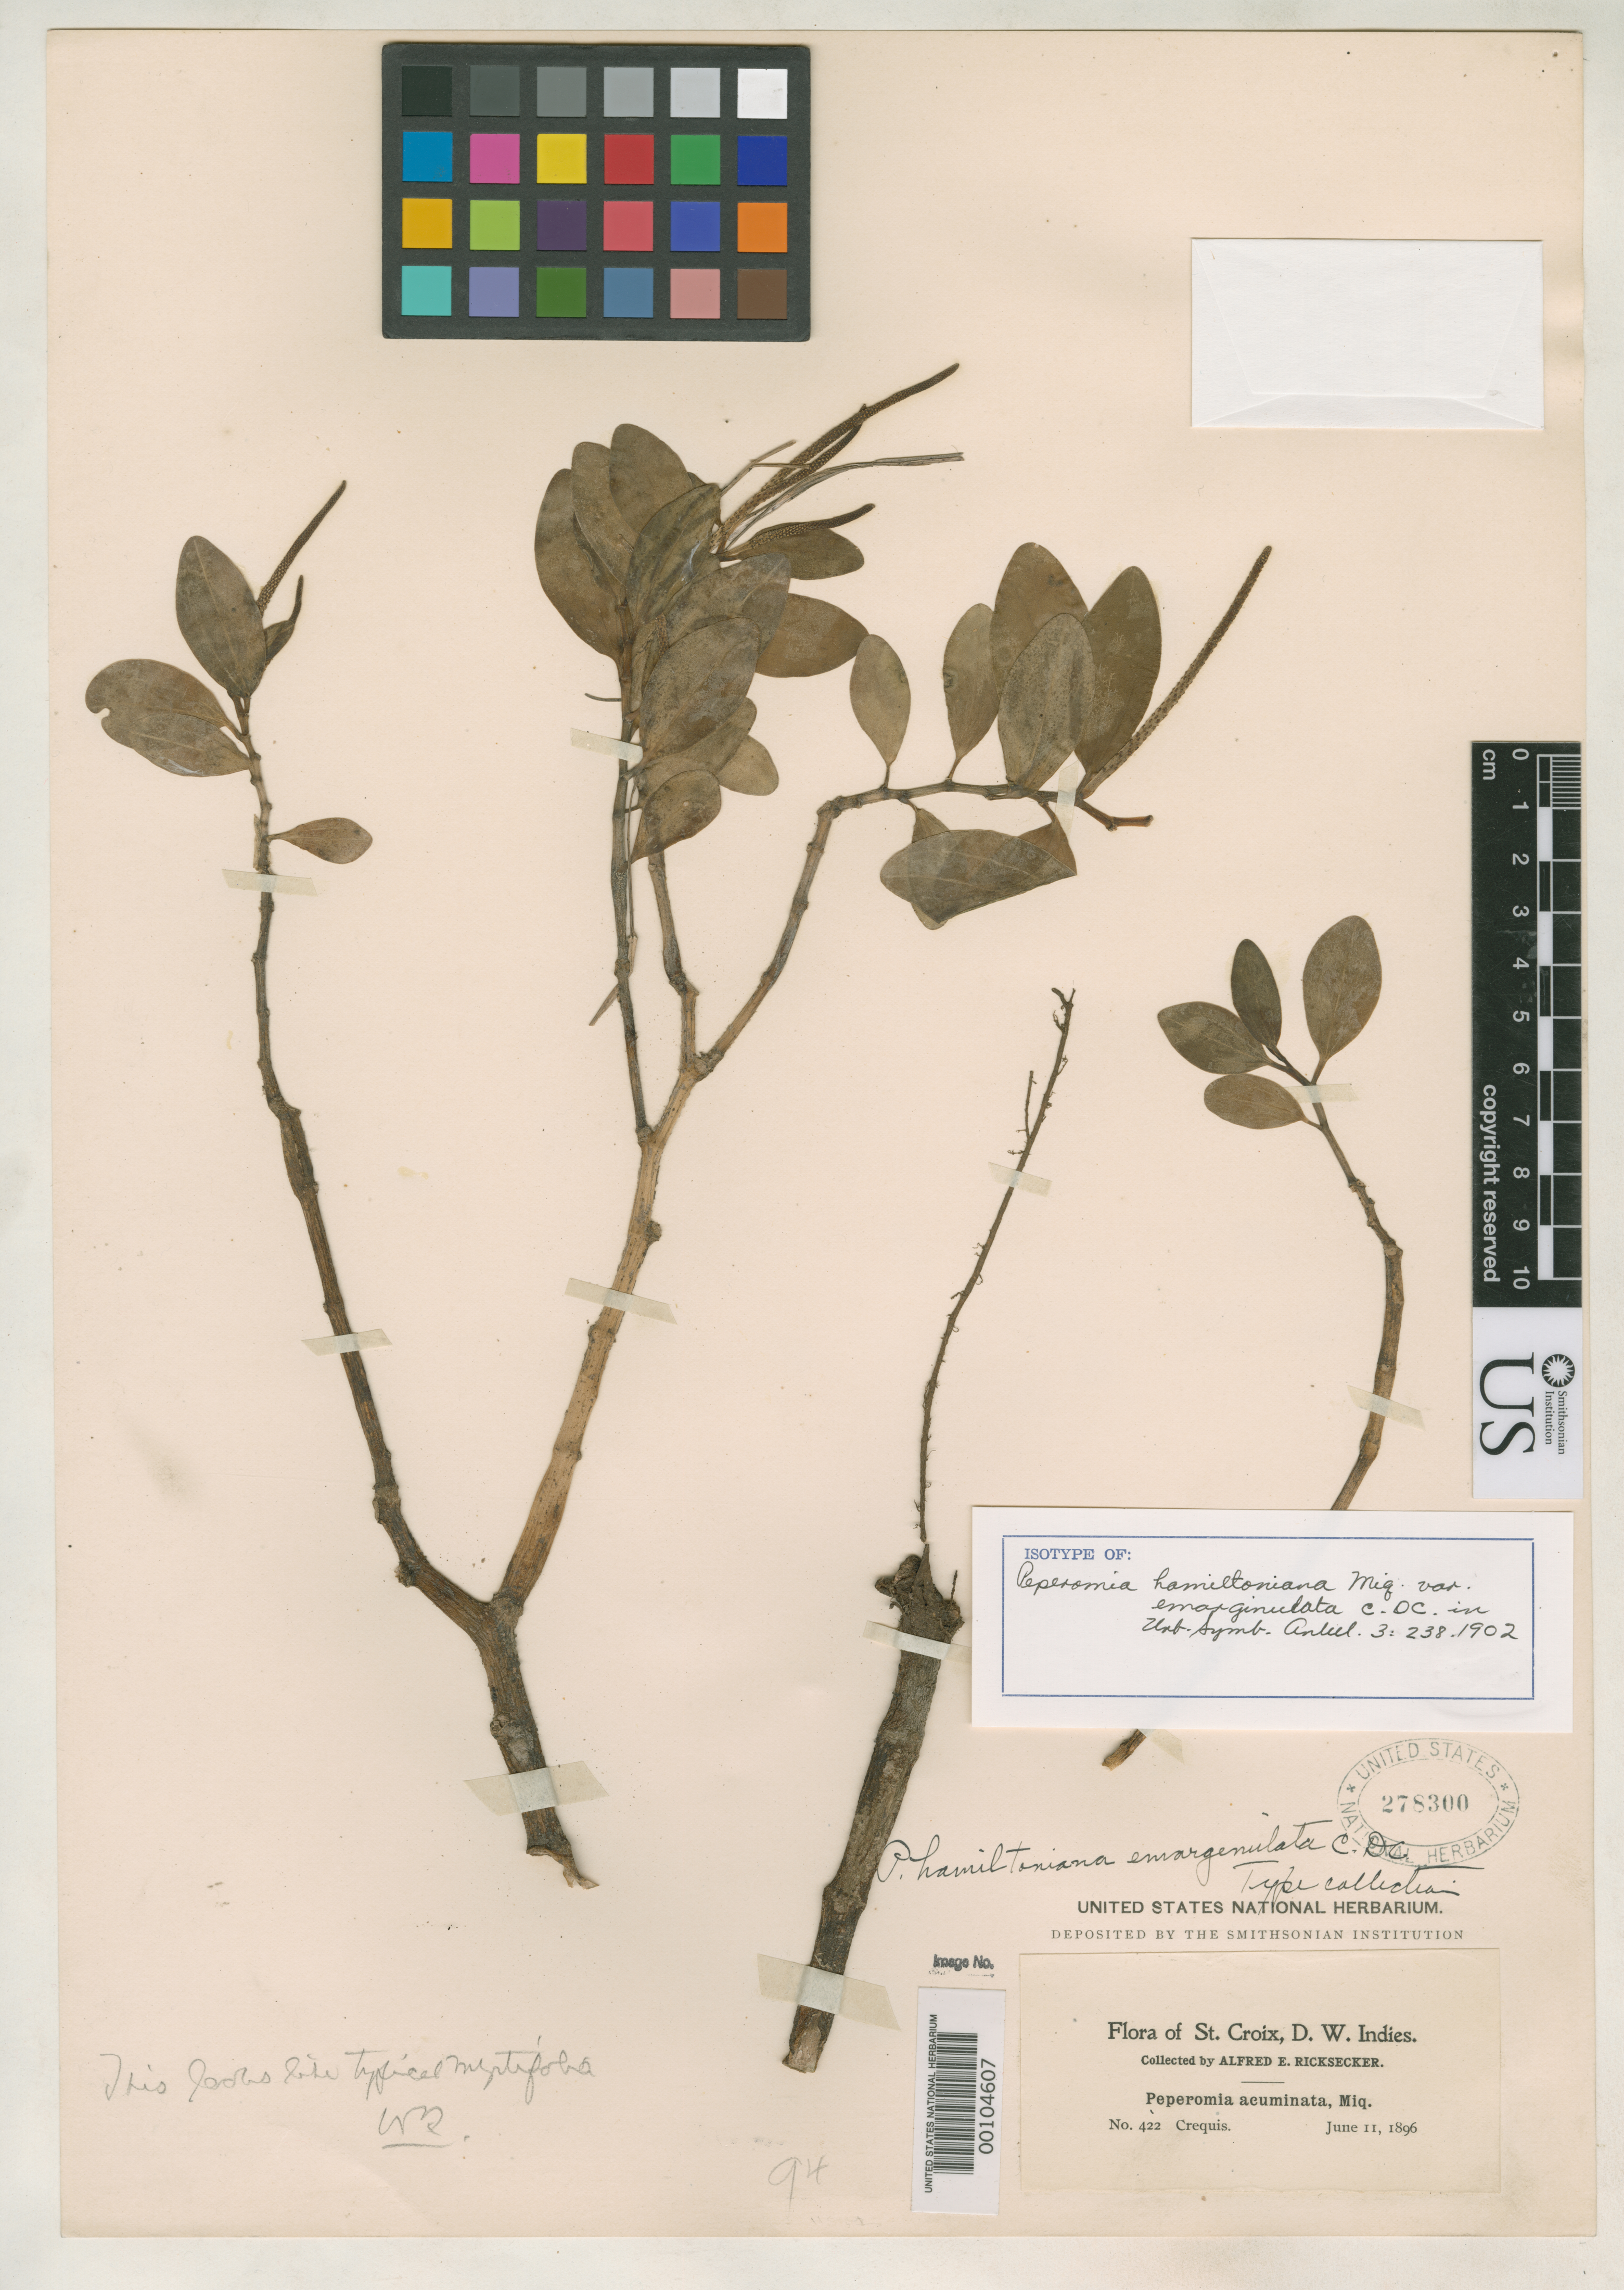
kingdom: Plantae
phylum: Tracheophyta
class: Magnoliopsida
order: Piperales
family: Piperaceae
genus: Peperomia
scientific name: Peperomia hamiltoniana var. emarginulata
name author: C. DC. in Urb.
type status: Isotype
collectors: A. E. Ricksecker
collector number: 422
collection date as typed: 11 Jun 1896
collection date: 1896-06-11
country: U.S. Virgin Islands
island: St. Croix Island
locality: Crequis.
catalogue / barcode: US 278300